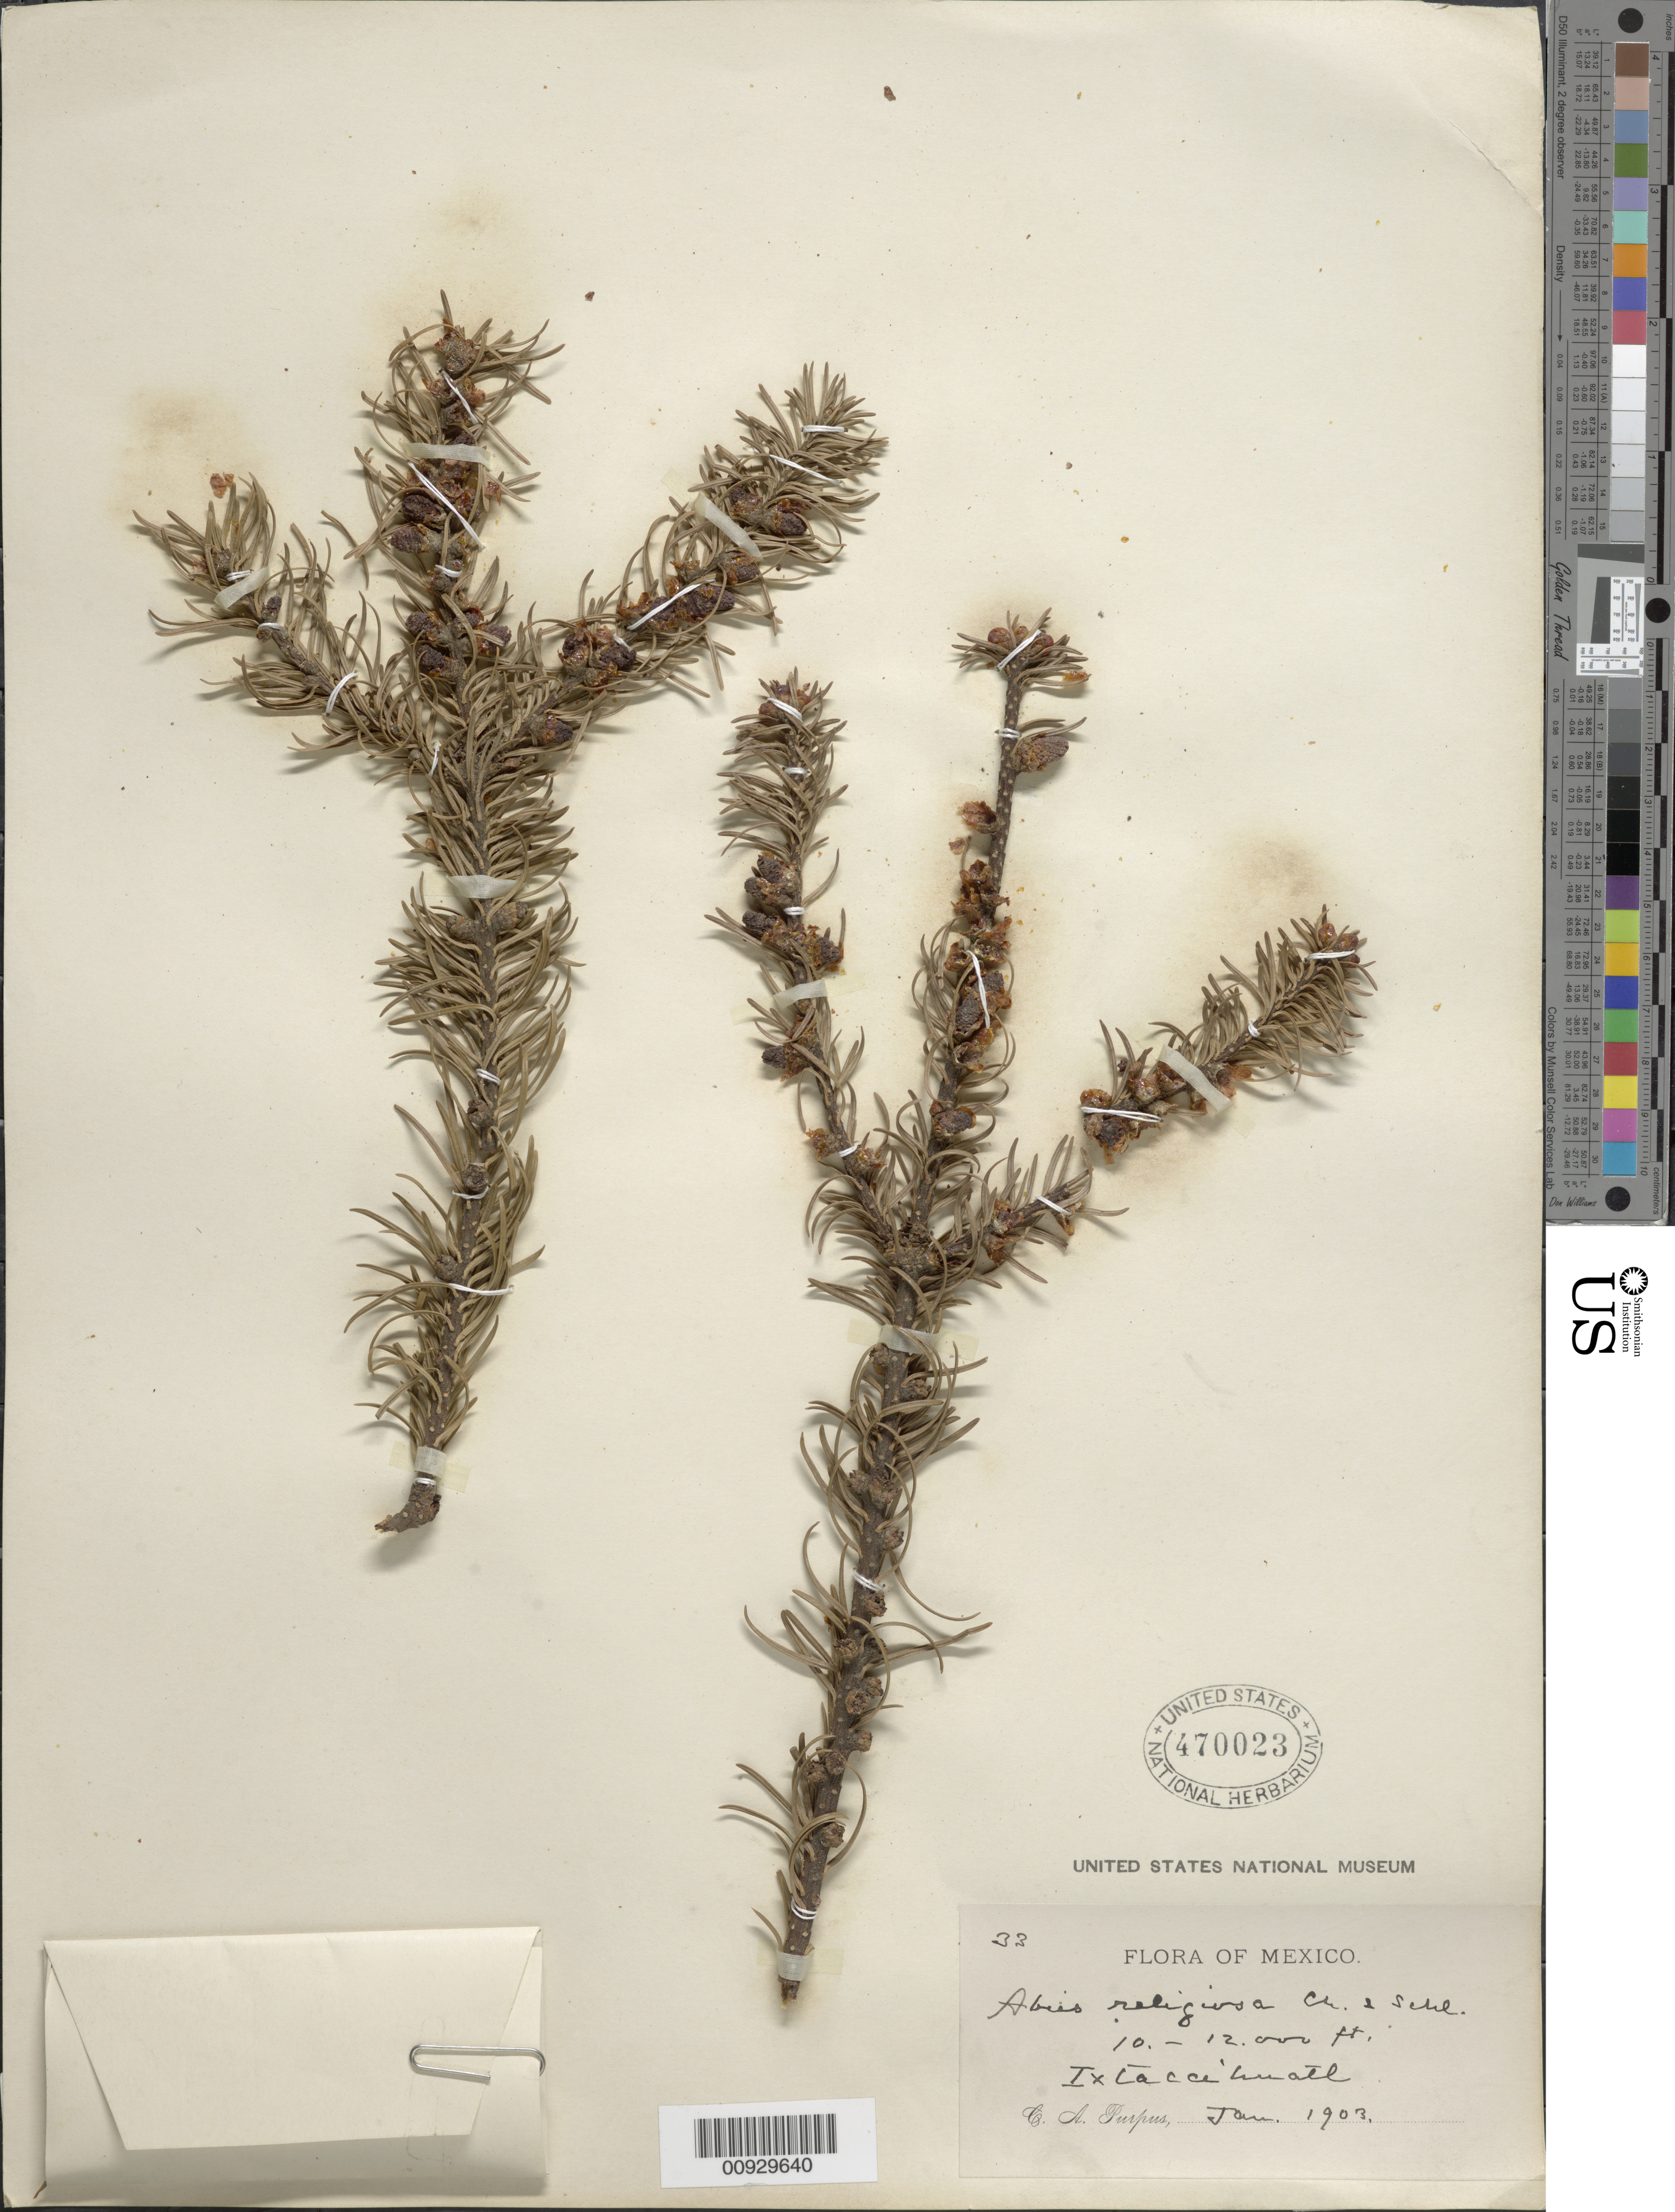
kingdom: Plantae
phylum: Tracheophyta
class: Pinopsida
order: Pinales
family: Pinaceae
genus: Abies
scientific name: Abies religiosa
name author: (Kunth) Schltdl. & Cham.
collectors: C. A. Purpus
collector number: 33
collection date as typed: Jan 1903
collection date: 1903-01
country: Mexico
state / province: México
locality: Ixtaccihuatl.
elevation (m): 3048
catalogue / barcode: US 470023